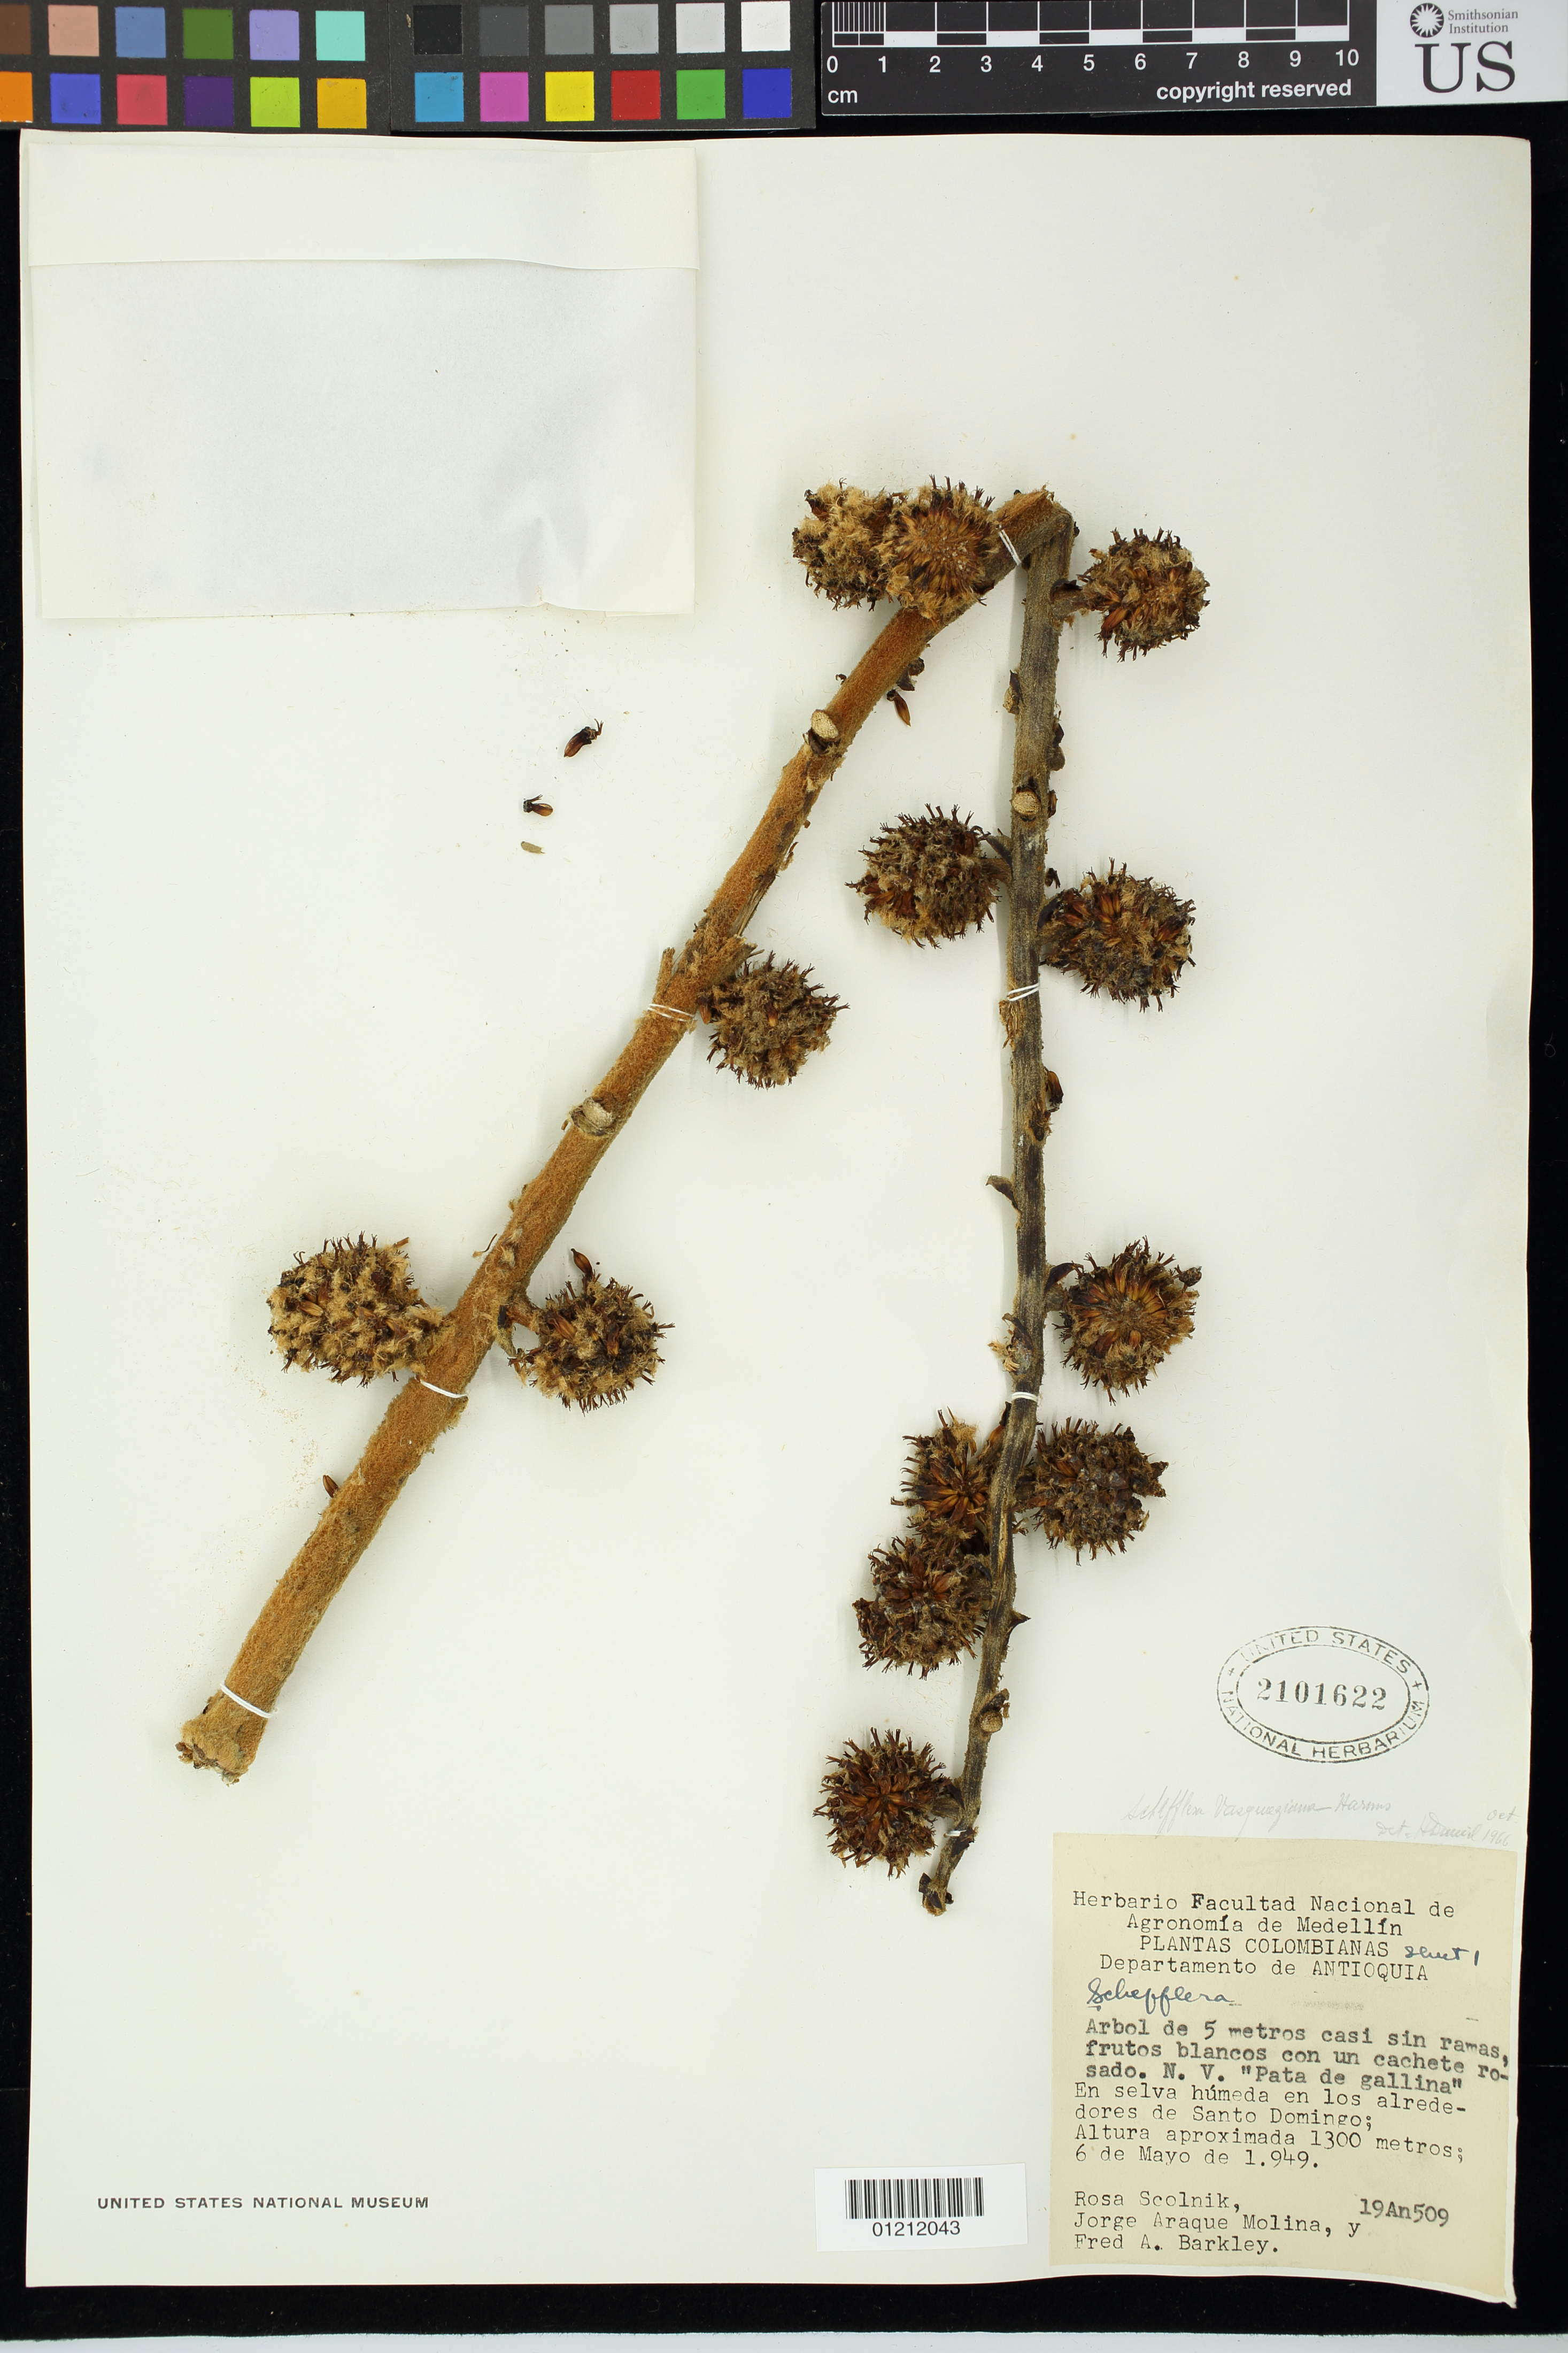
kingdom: Plantae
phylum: Tracheophyta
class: Magnoliopsida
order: Apiales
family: Araliaceae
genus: Schefflera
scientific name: Schefflera vasqueziana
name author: Harms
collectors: R. Scolnik, J. Araque Molina & F. A. Barkley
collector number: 19An509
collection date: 1949-05-06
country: Colombia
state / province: Antioquia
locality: En selva humeda en los alrededores de Santo Domingo.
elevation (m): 1300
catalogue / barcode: US 2101622